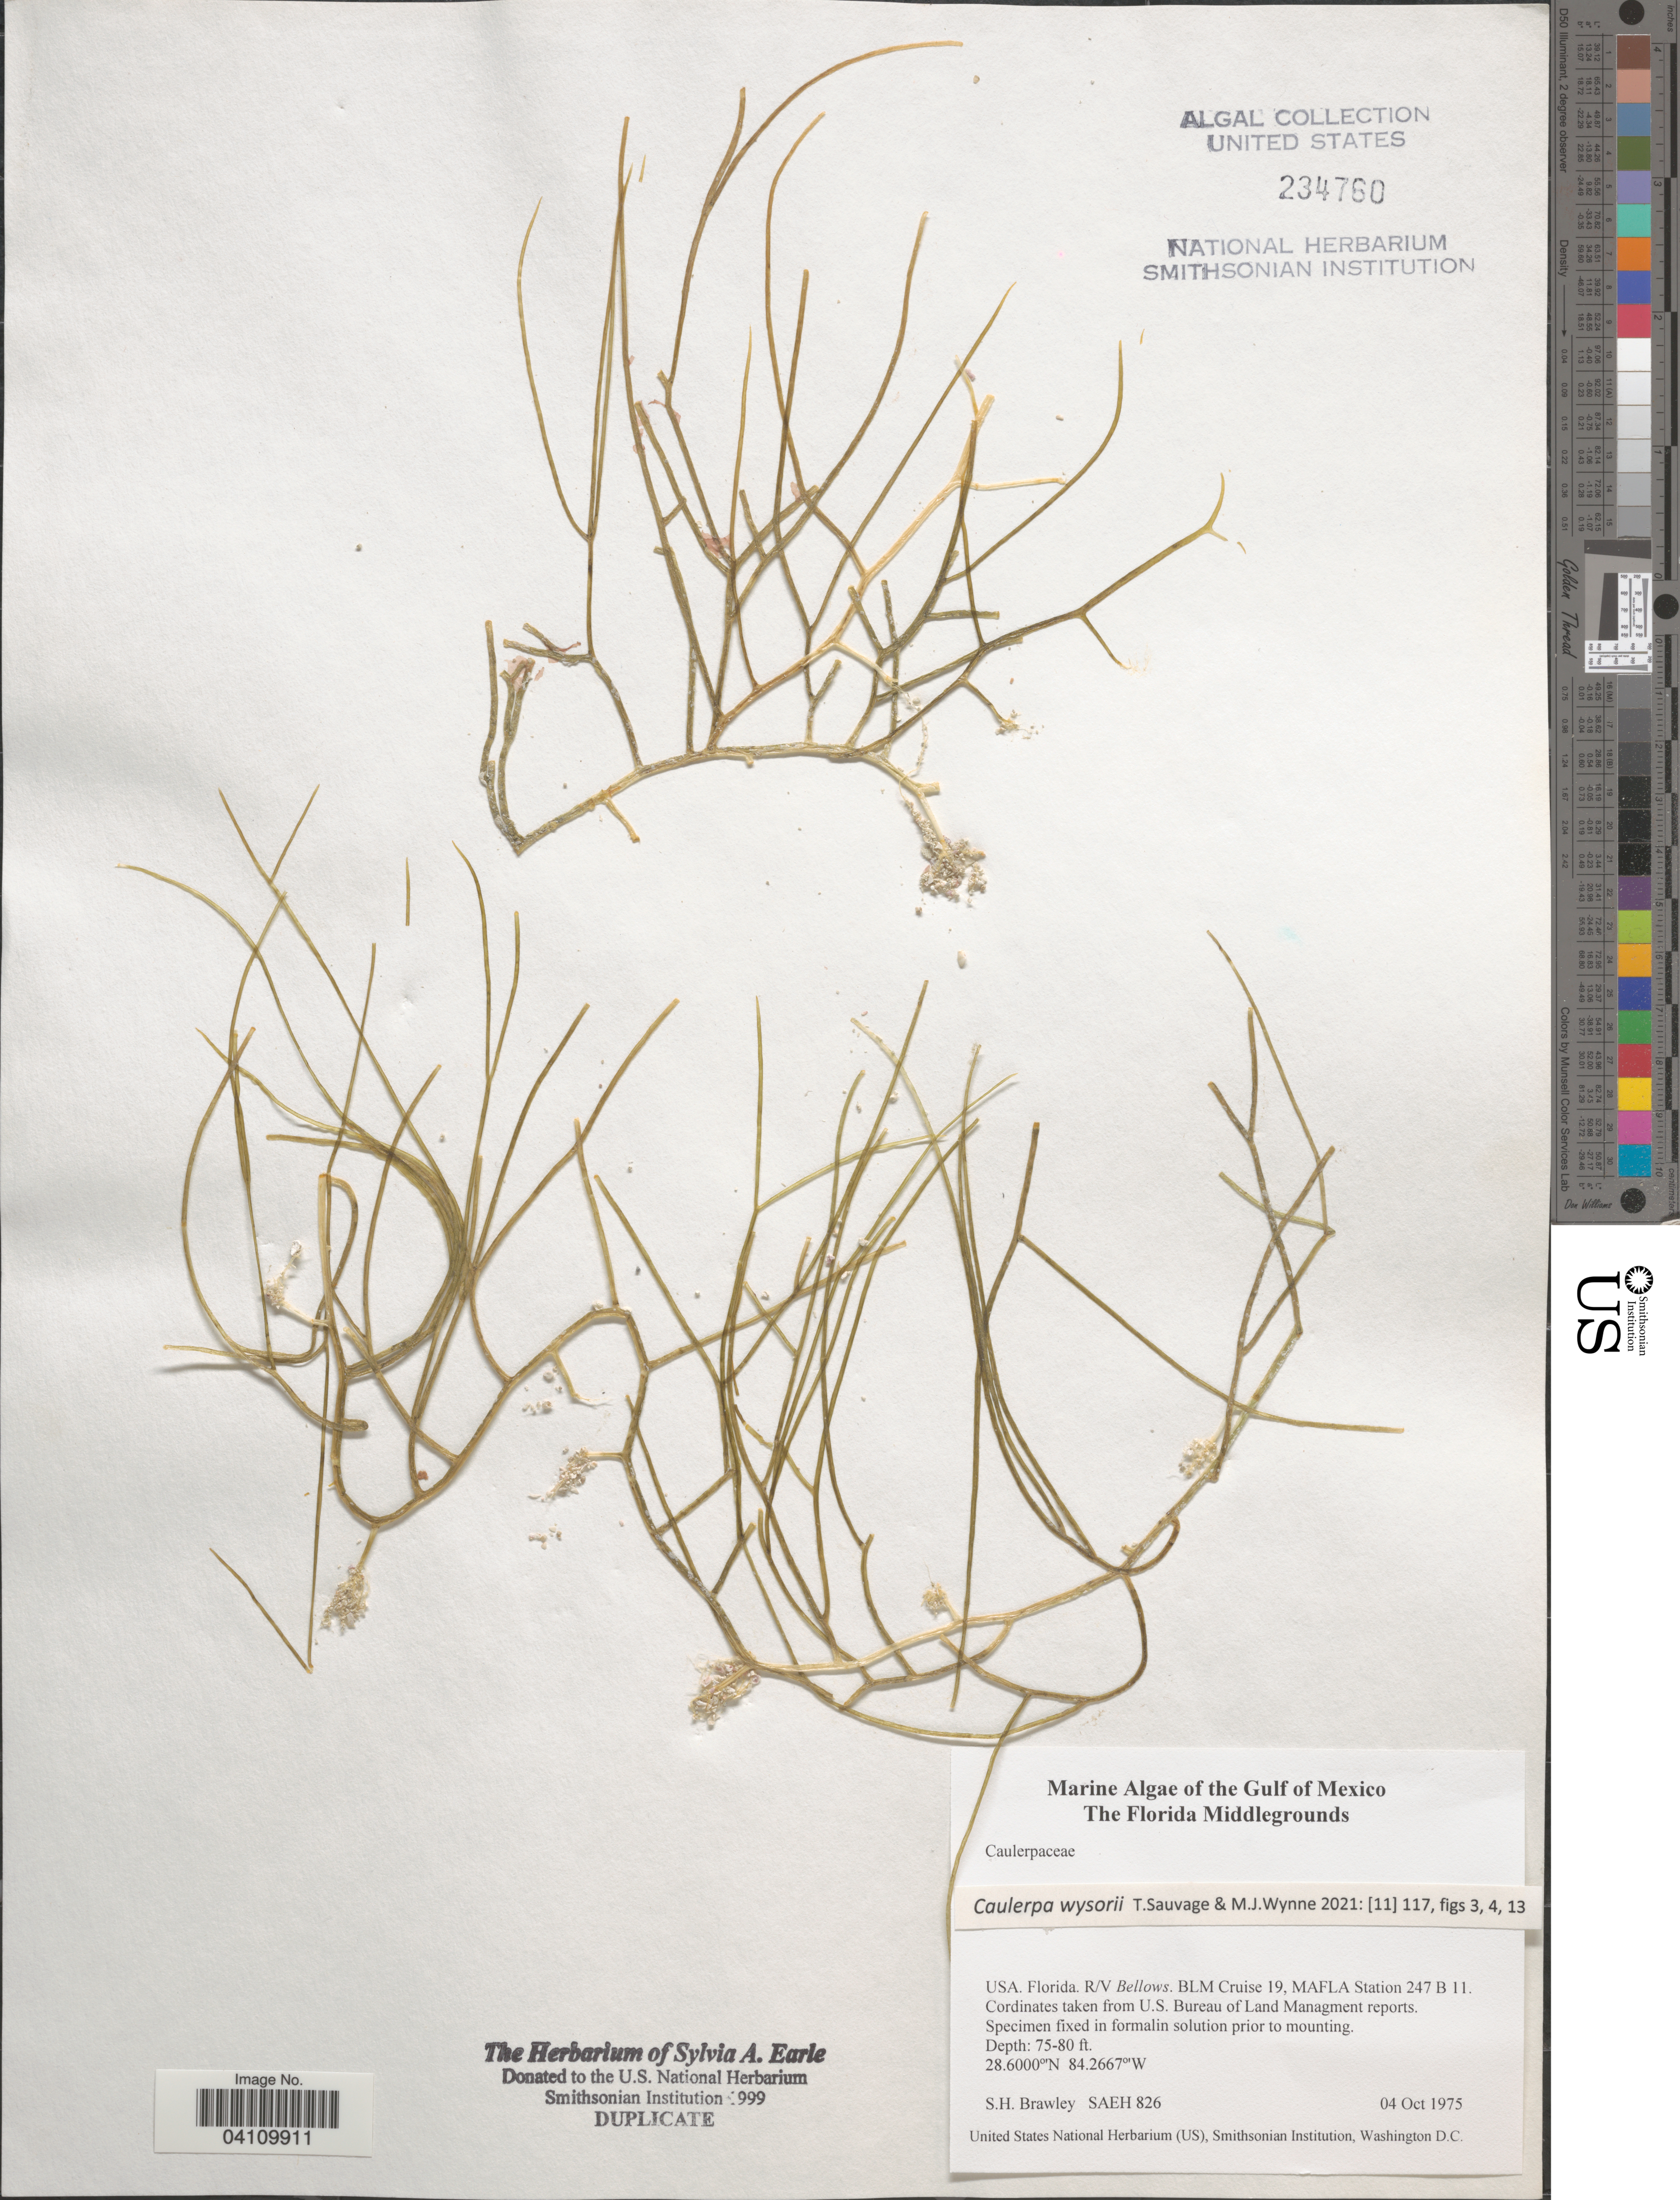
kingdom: Plantae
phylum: Chlorophyta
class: Ulvophyceae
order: Bryopsidales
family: Caulerpaceae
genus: Caulerpa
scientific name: Caulerpa wysorii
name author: Sauvage & M.J. Wynne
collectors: S. Brawley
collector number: SAEH 826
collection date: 1975-10-04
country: United States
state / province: Florida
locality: The Gulf of Mexico. The Florida Middlegrounds. R/V Bellows. BLM Cruise 19, MAFLA Station 247 B 11. Cordinates taken from U.S. Bureau of Land Managment reports [unsure placement].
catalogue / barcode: US 234760